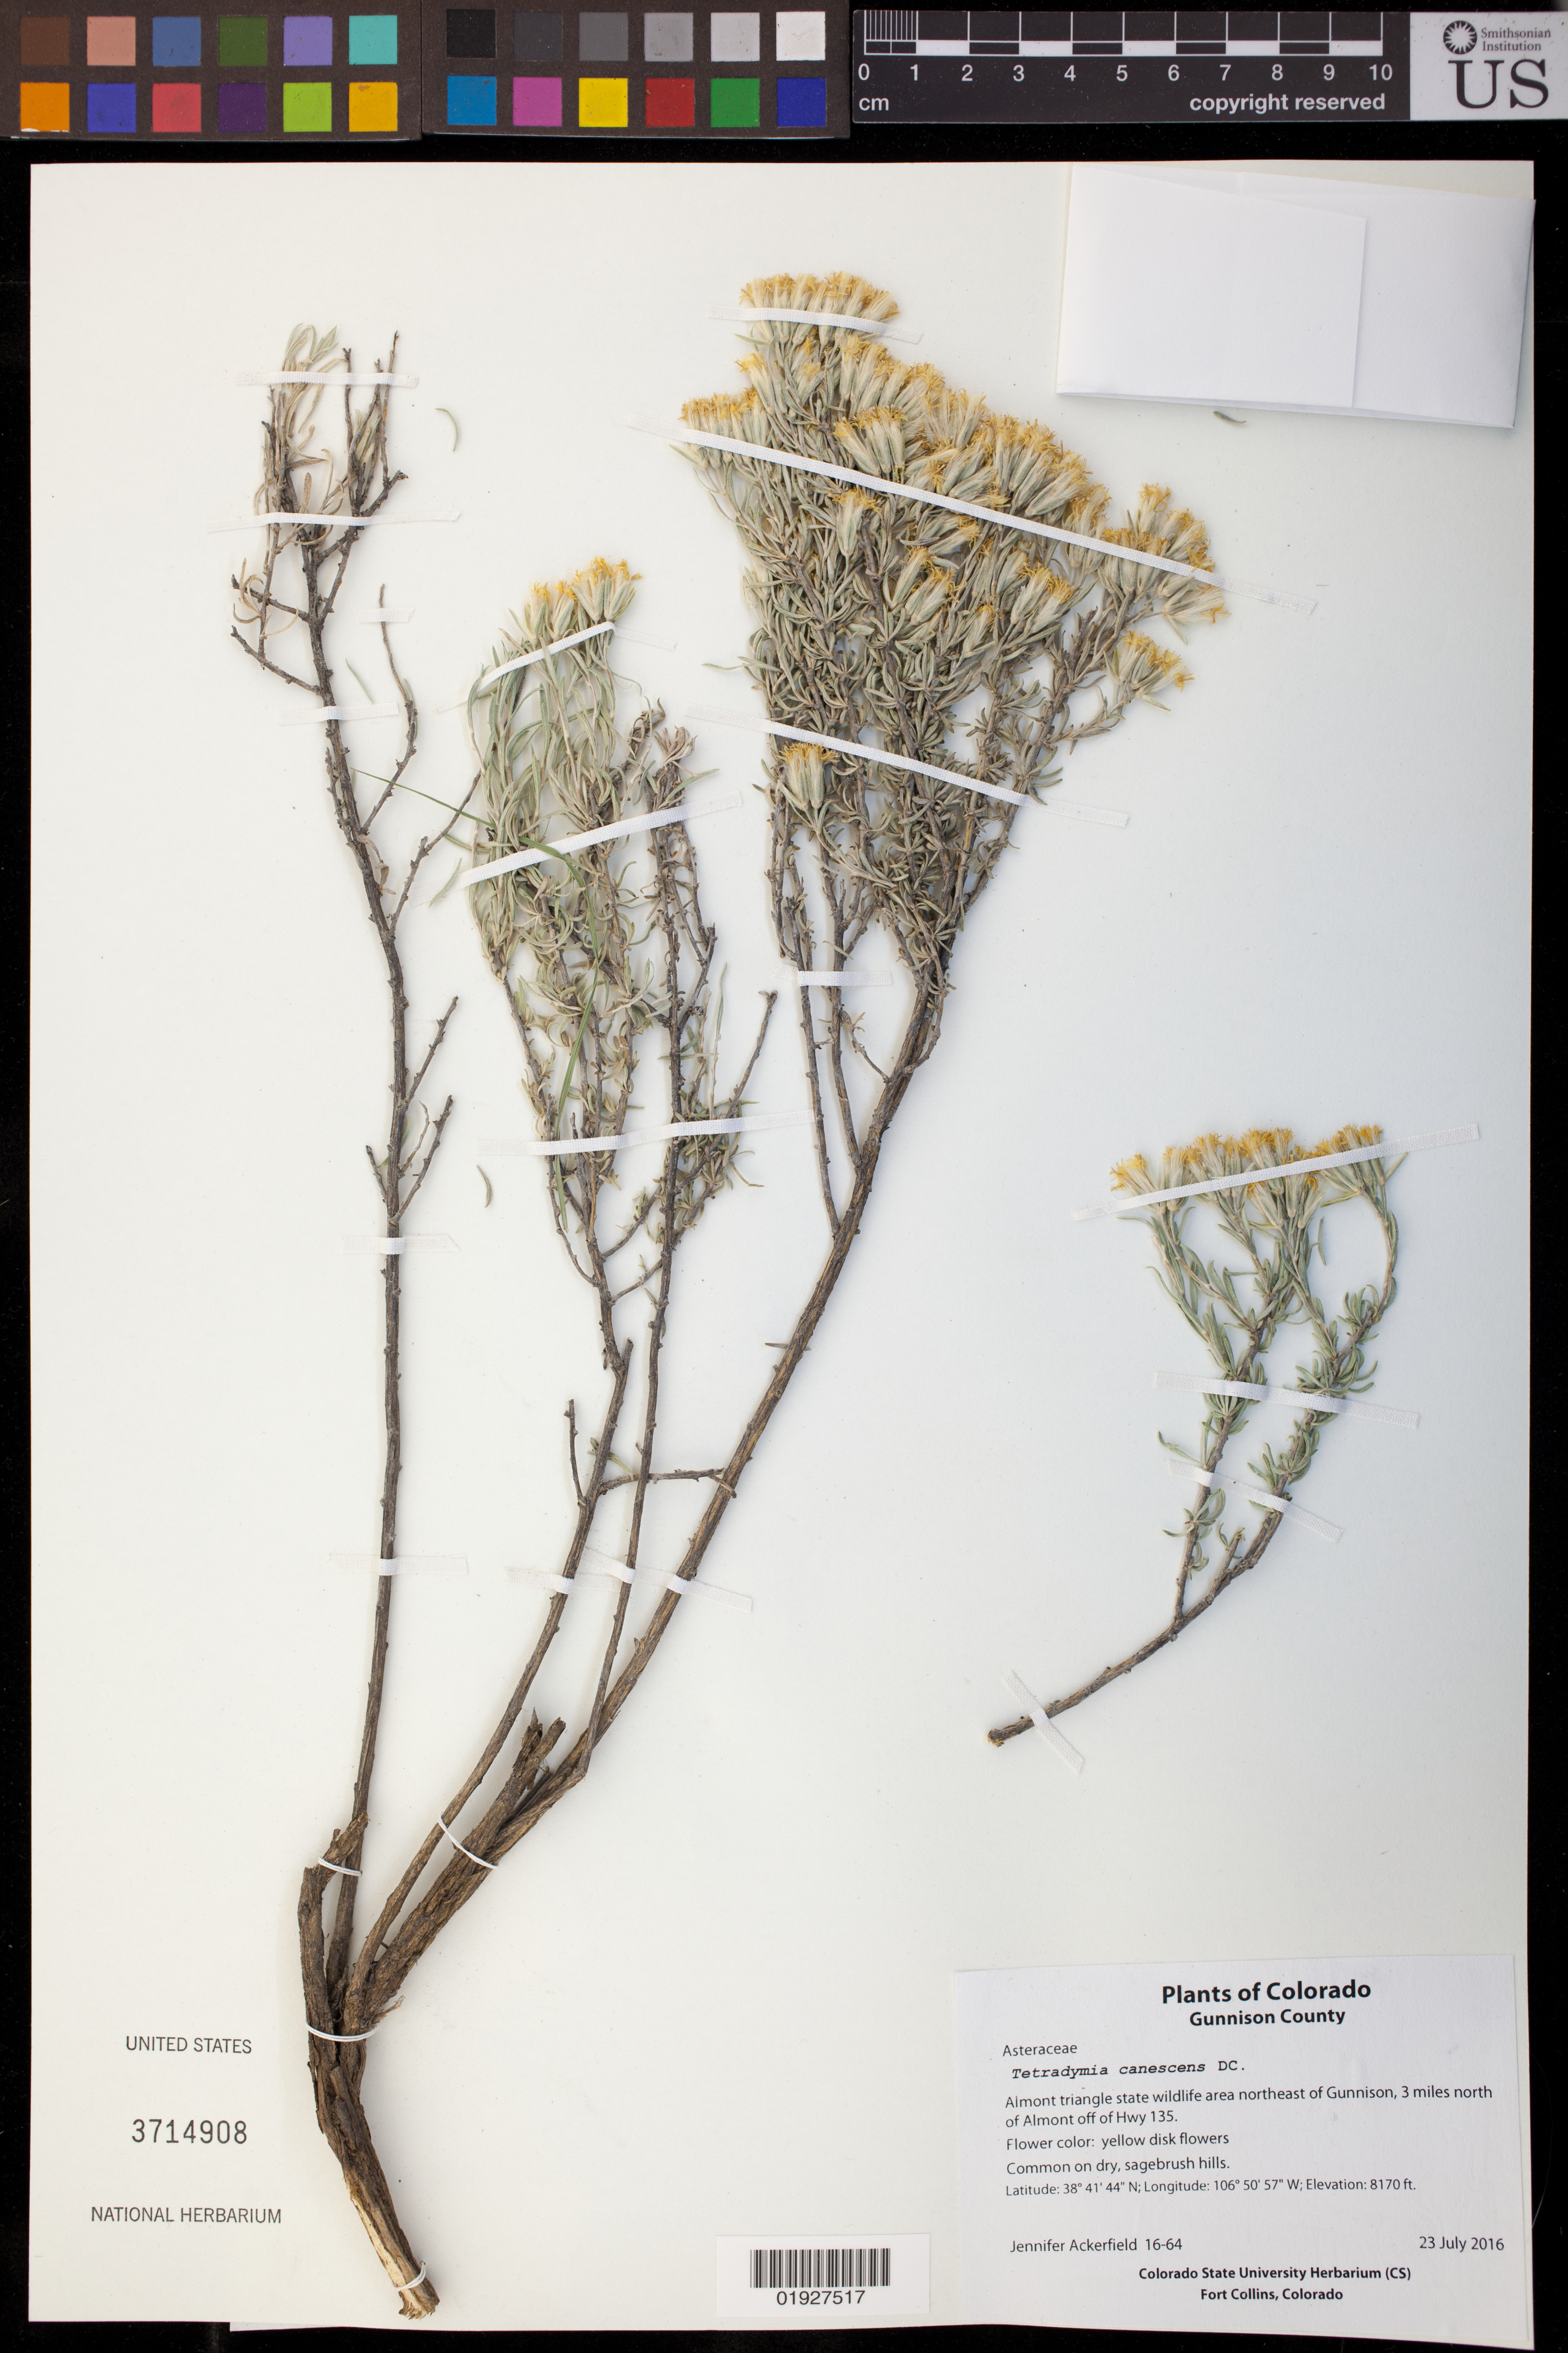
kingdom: Plantae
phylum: Tracheophyta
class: Magnoliopsida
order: Asterales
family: Asteraceae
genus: Tetradymia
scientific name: Tetradymia canescens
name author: DC.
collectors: J. Ackerfield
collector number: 16-64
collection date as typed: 23 July 2016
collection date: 2016-07-23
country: United States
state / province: Colorado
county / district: Gunnison County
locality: Almont triangle state wildlife area NE of Gunnison, 3 miles N of Almont off of Hwy 135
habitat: Common on dry, sagebrush hills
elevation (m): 2490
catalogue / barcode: US 3714908